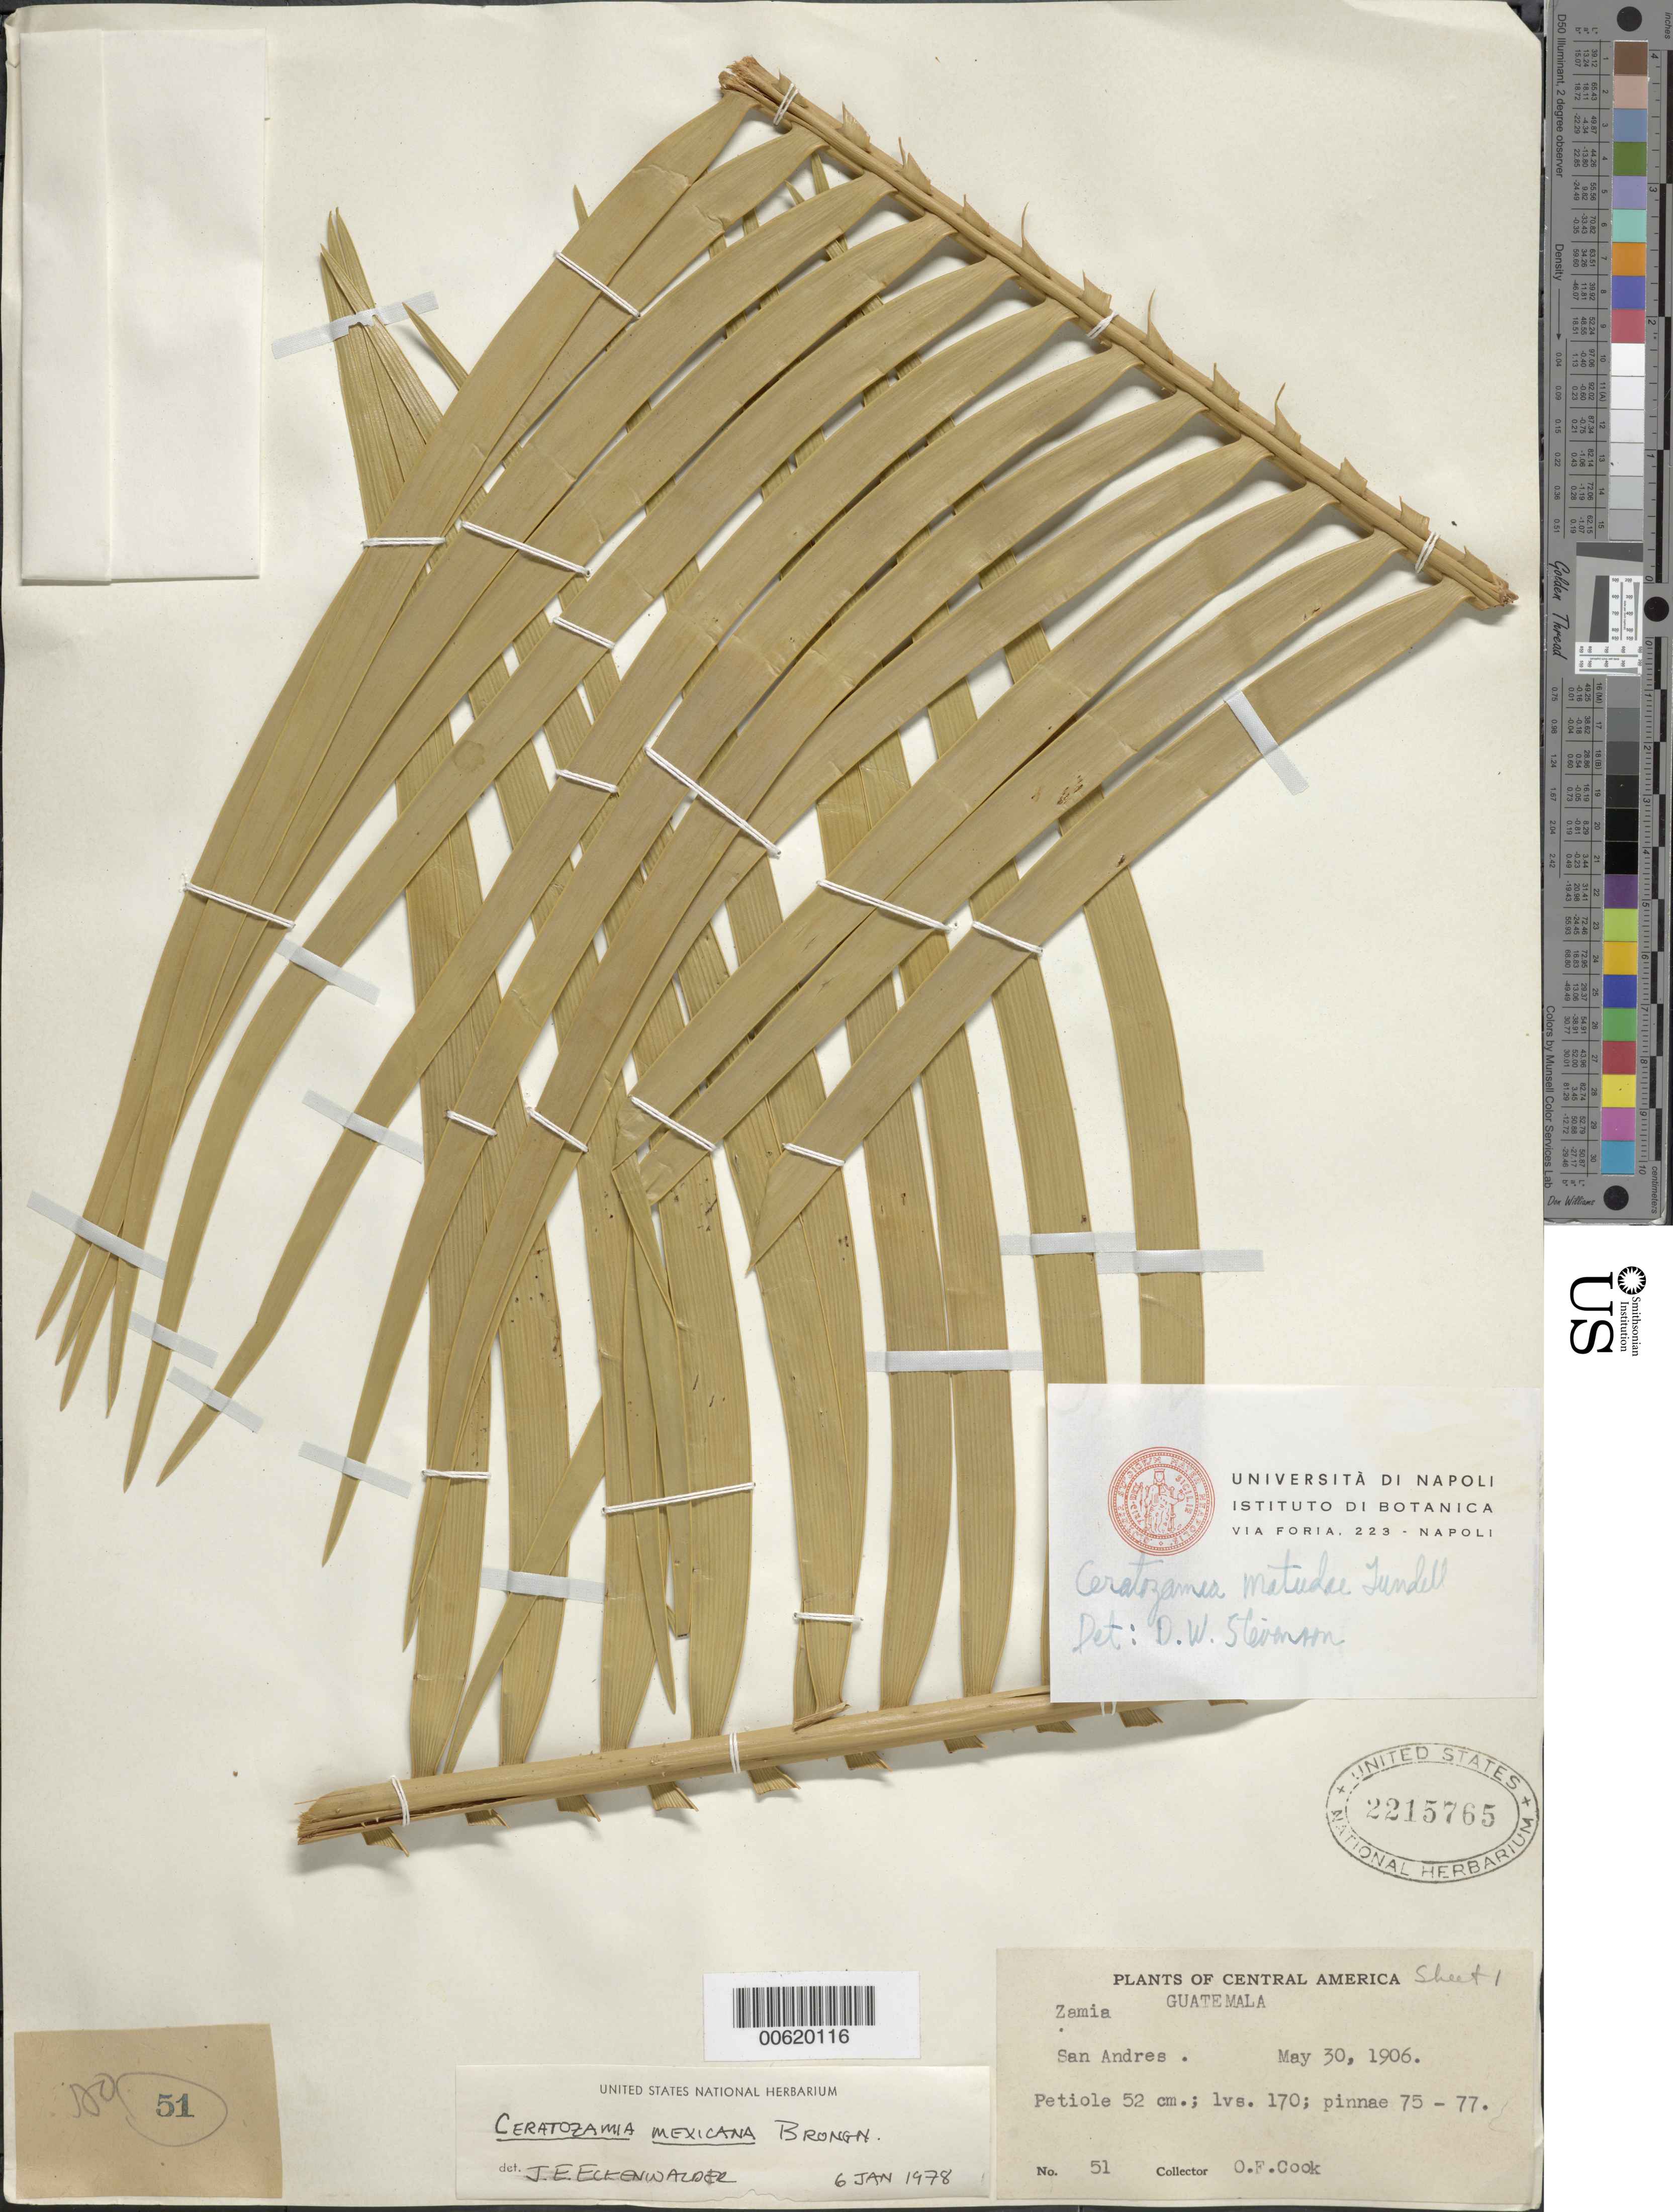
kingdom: Plantae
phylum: Tracheophyta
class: Cycadopsida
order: Cycadales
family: Zamiaceae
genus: Ceratozamia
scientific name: Ceratozamia matudai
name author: Lundell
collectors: O. F. Cook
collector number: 51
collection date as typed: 30 May 1906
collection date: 1906-05-30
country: Guatemala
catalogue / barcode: US 2215765